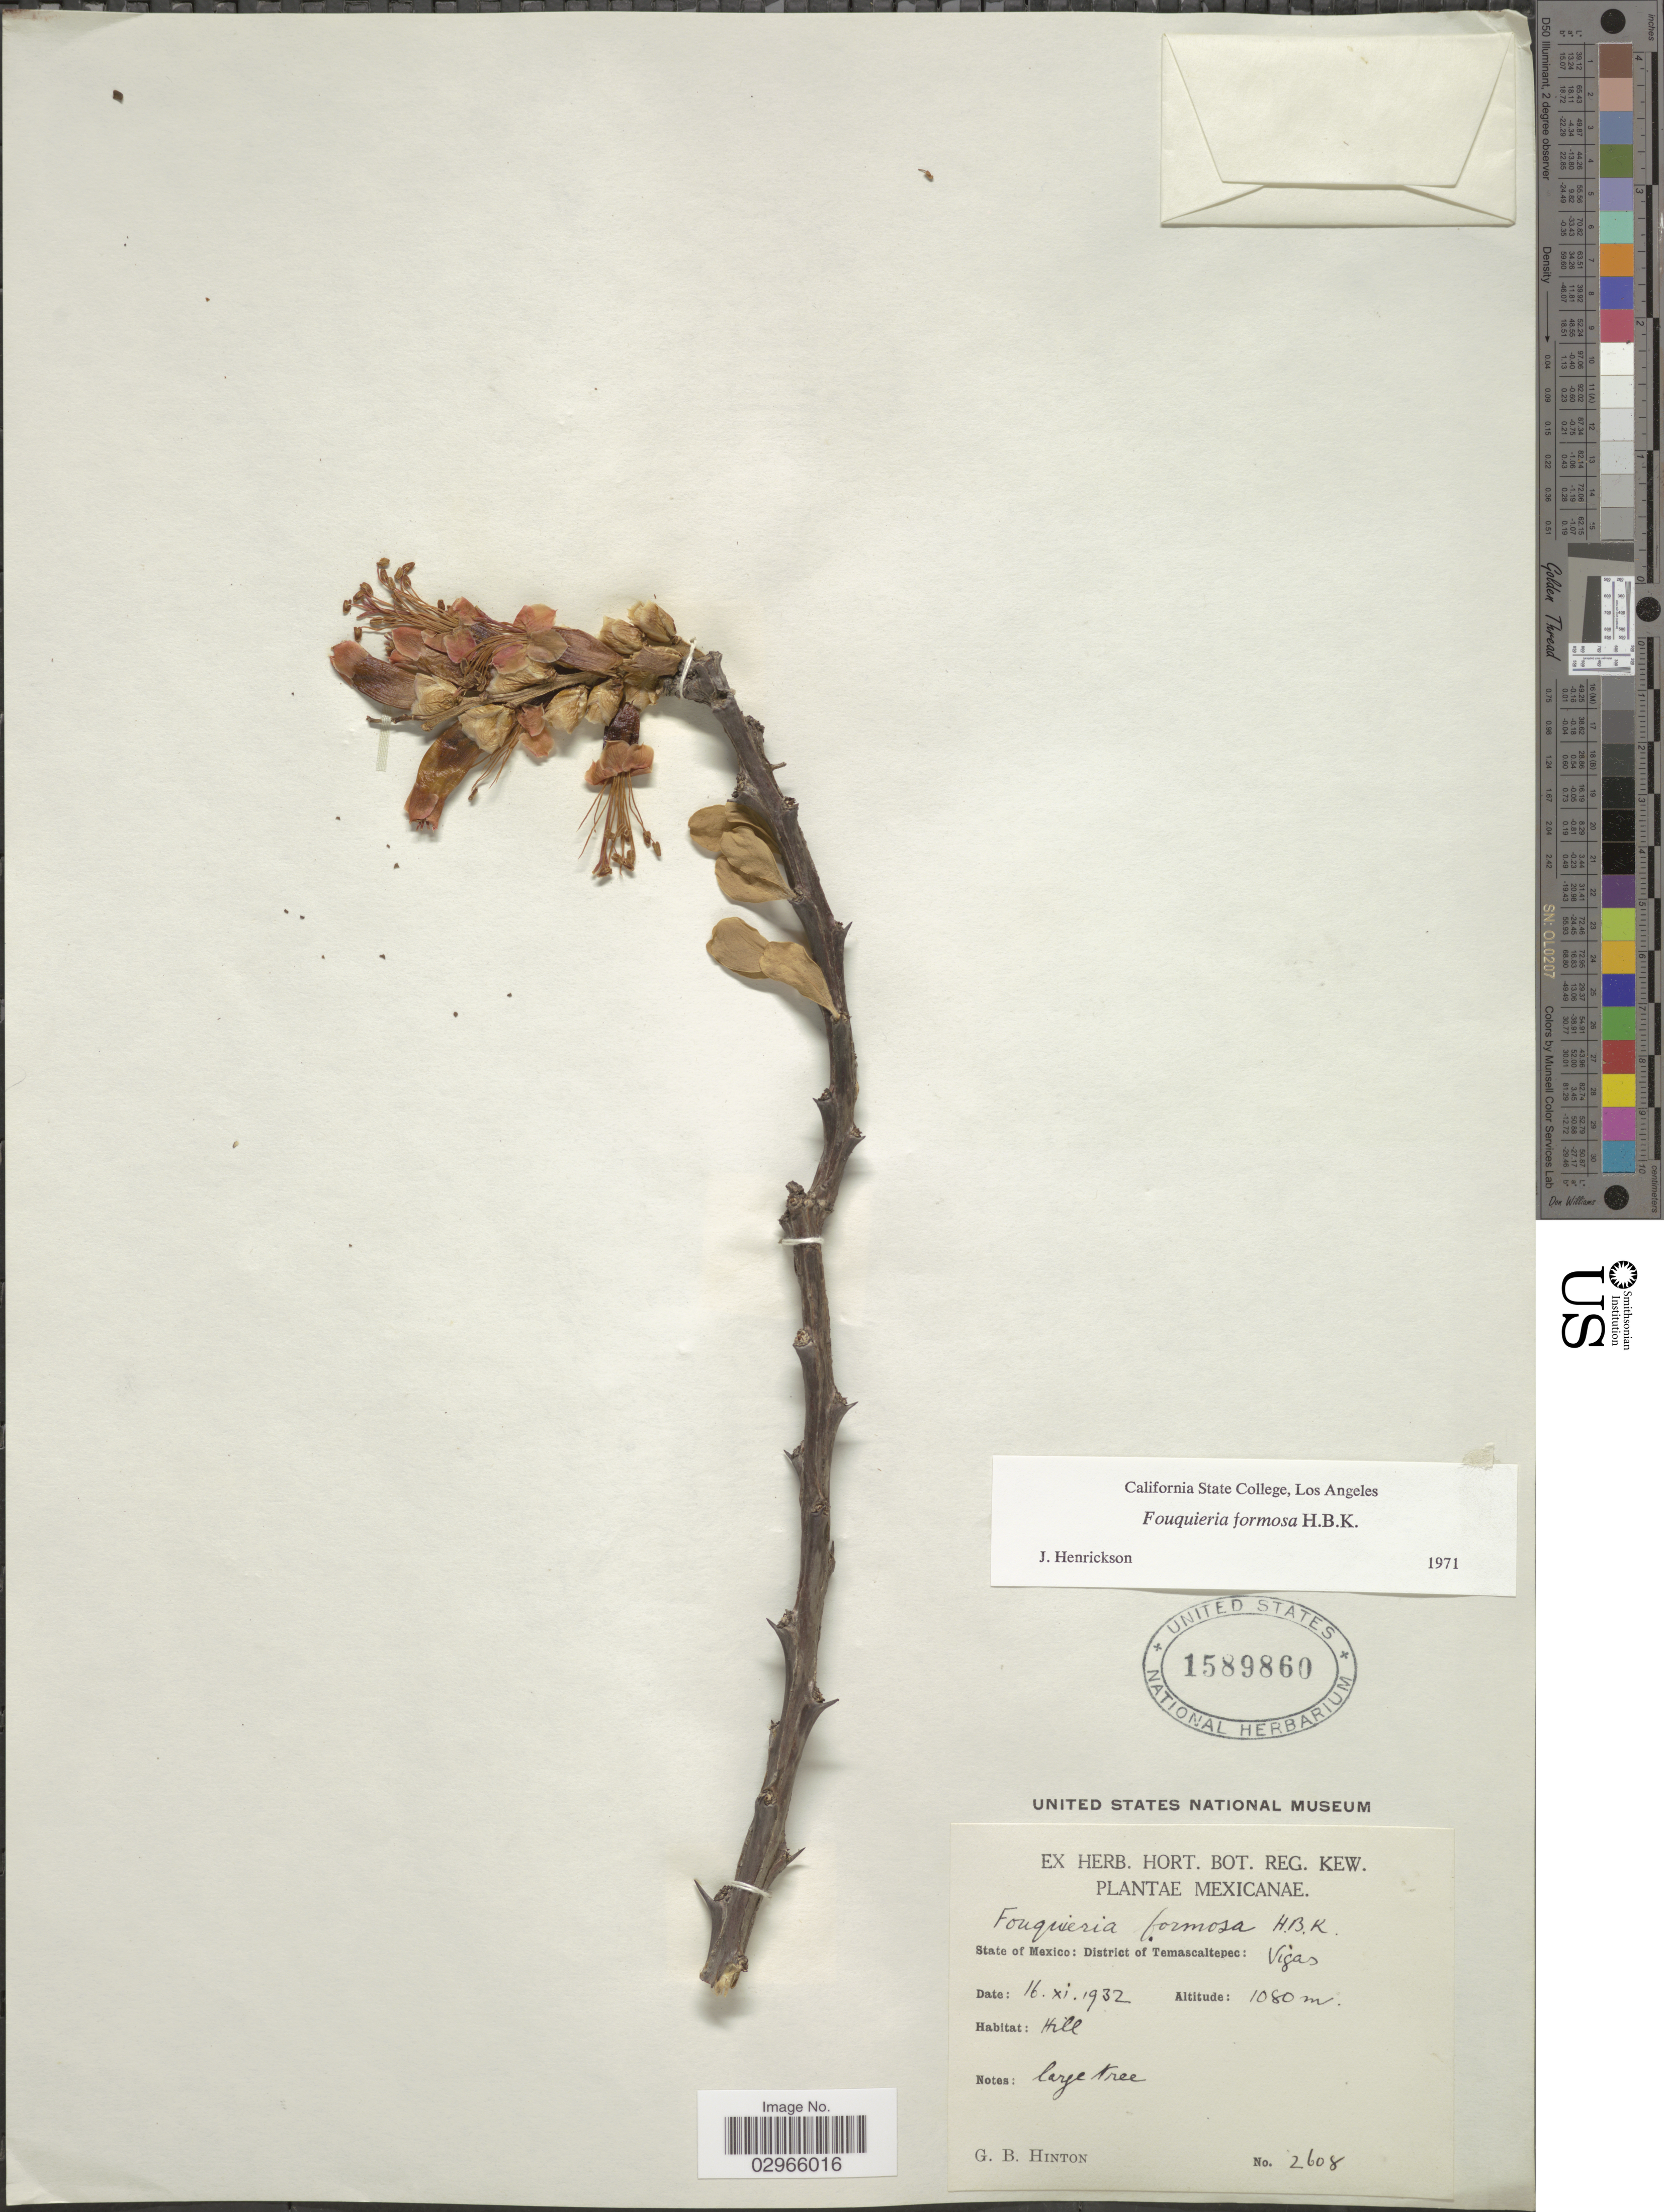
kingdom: Plantae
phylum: Tracheophyta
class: Magnoliopsida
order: Ericales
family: Fouquieriaceae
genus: Fouquieria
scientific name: Fouquieria formosa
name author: Kunth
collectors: G. B. Hinton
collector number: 2608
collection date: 1932-11-16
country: Mexico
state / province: México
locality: District of Temascaltepec: Vigas.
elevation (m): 1080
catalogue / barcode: US 1589860